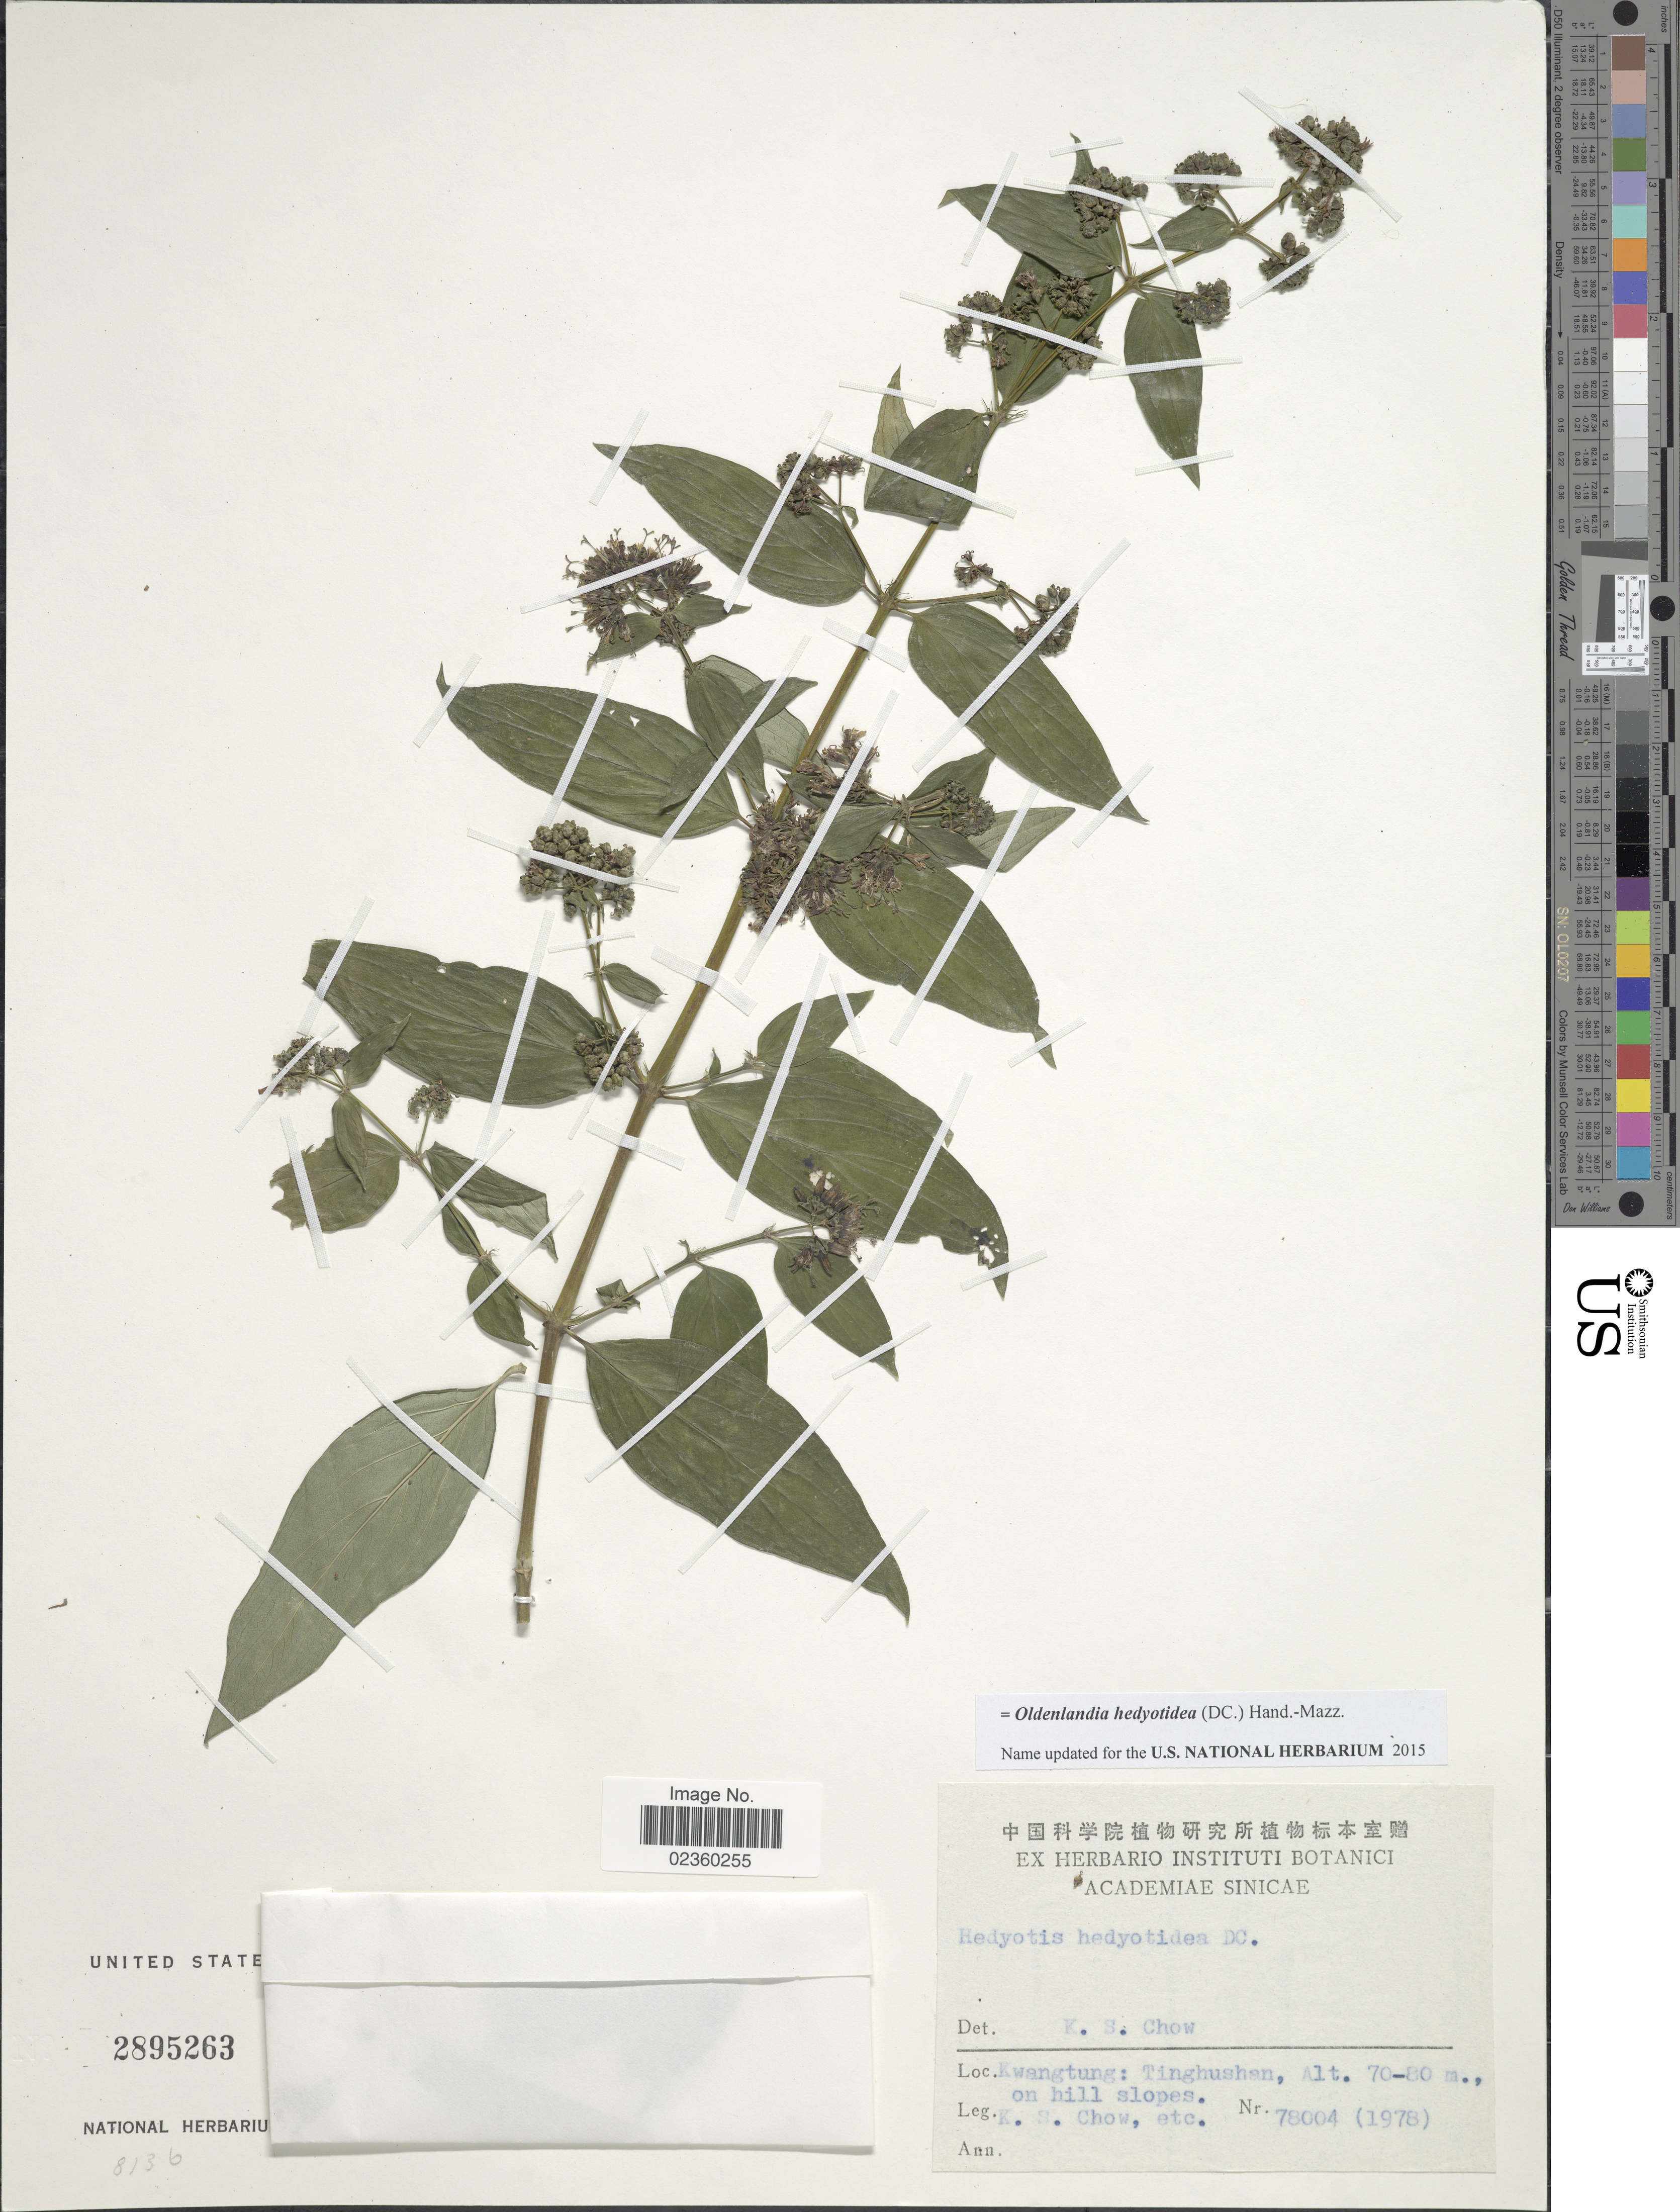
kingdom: Plantae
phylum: Tracheophyta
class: Magnoliopsida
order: Gentianales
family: Rubiaceae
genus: Dimetia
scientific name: Dimetia hedyotidea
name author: (DC.) T.C. Hsu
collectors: K. S. Chow & et al.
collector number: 78004 (1978)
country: China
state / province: Guangdong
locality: Kwangtung: Tinghushan, on hill slopes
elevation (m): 70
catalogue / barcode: US 2895263